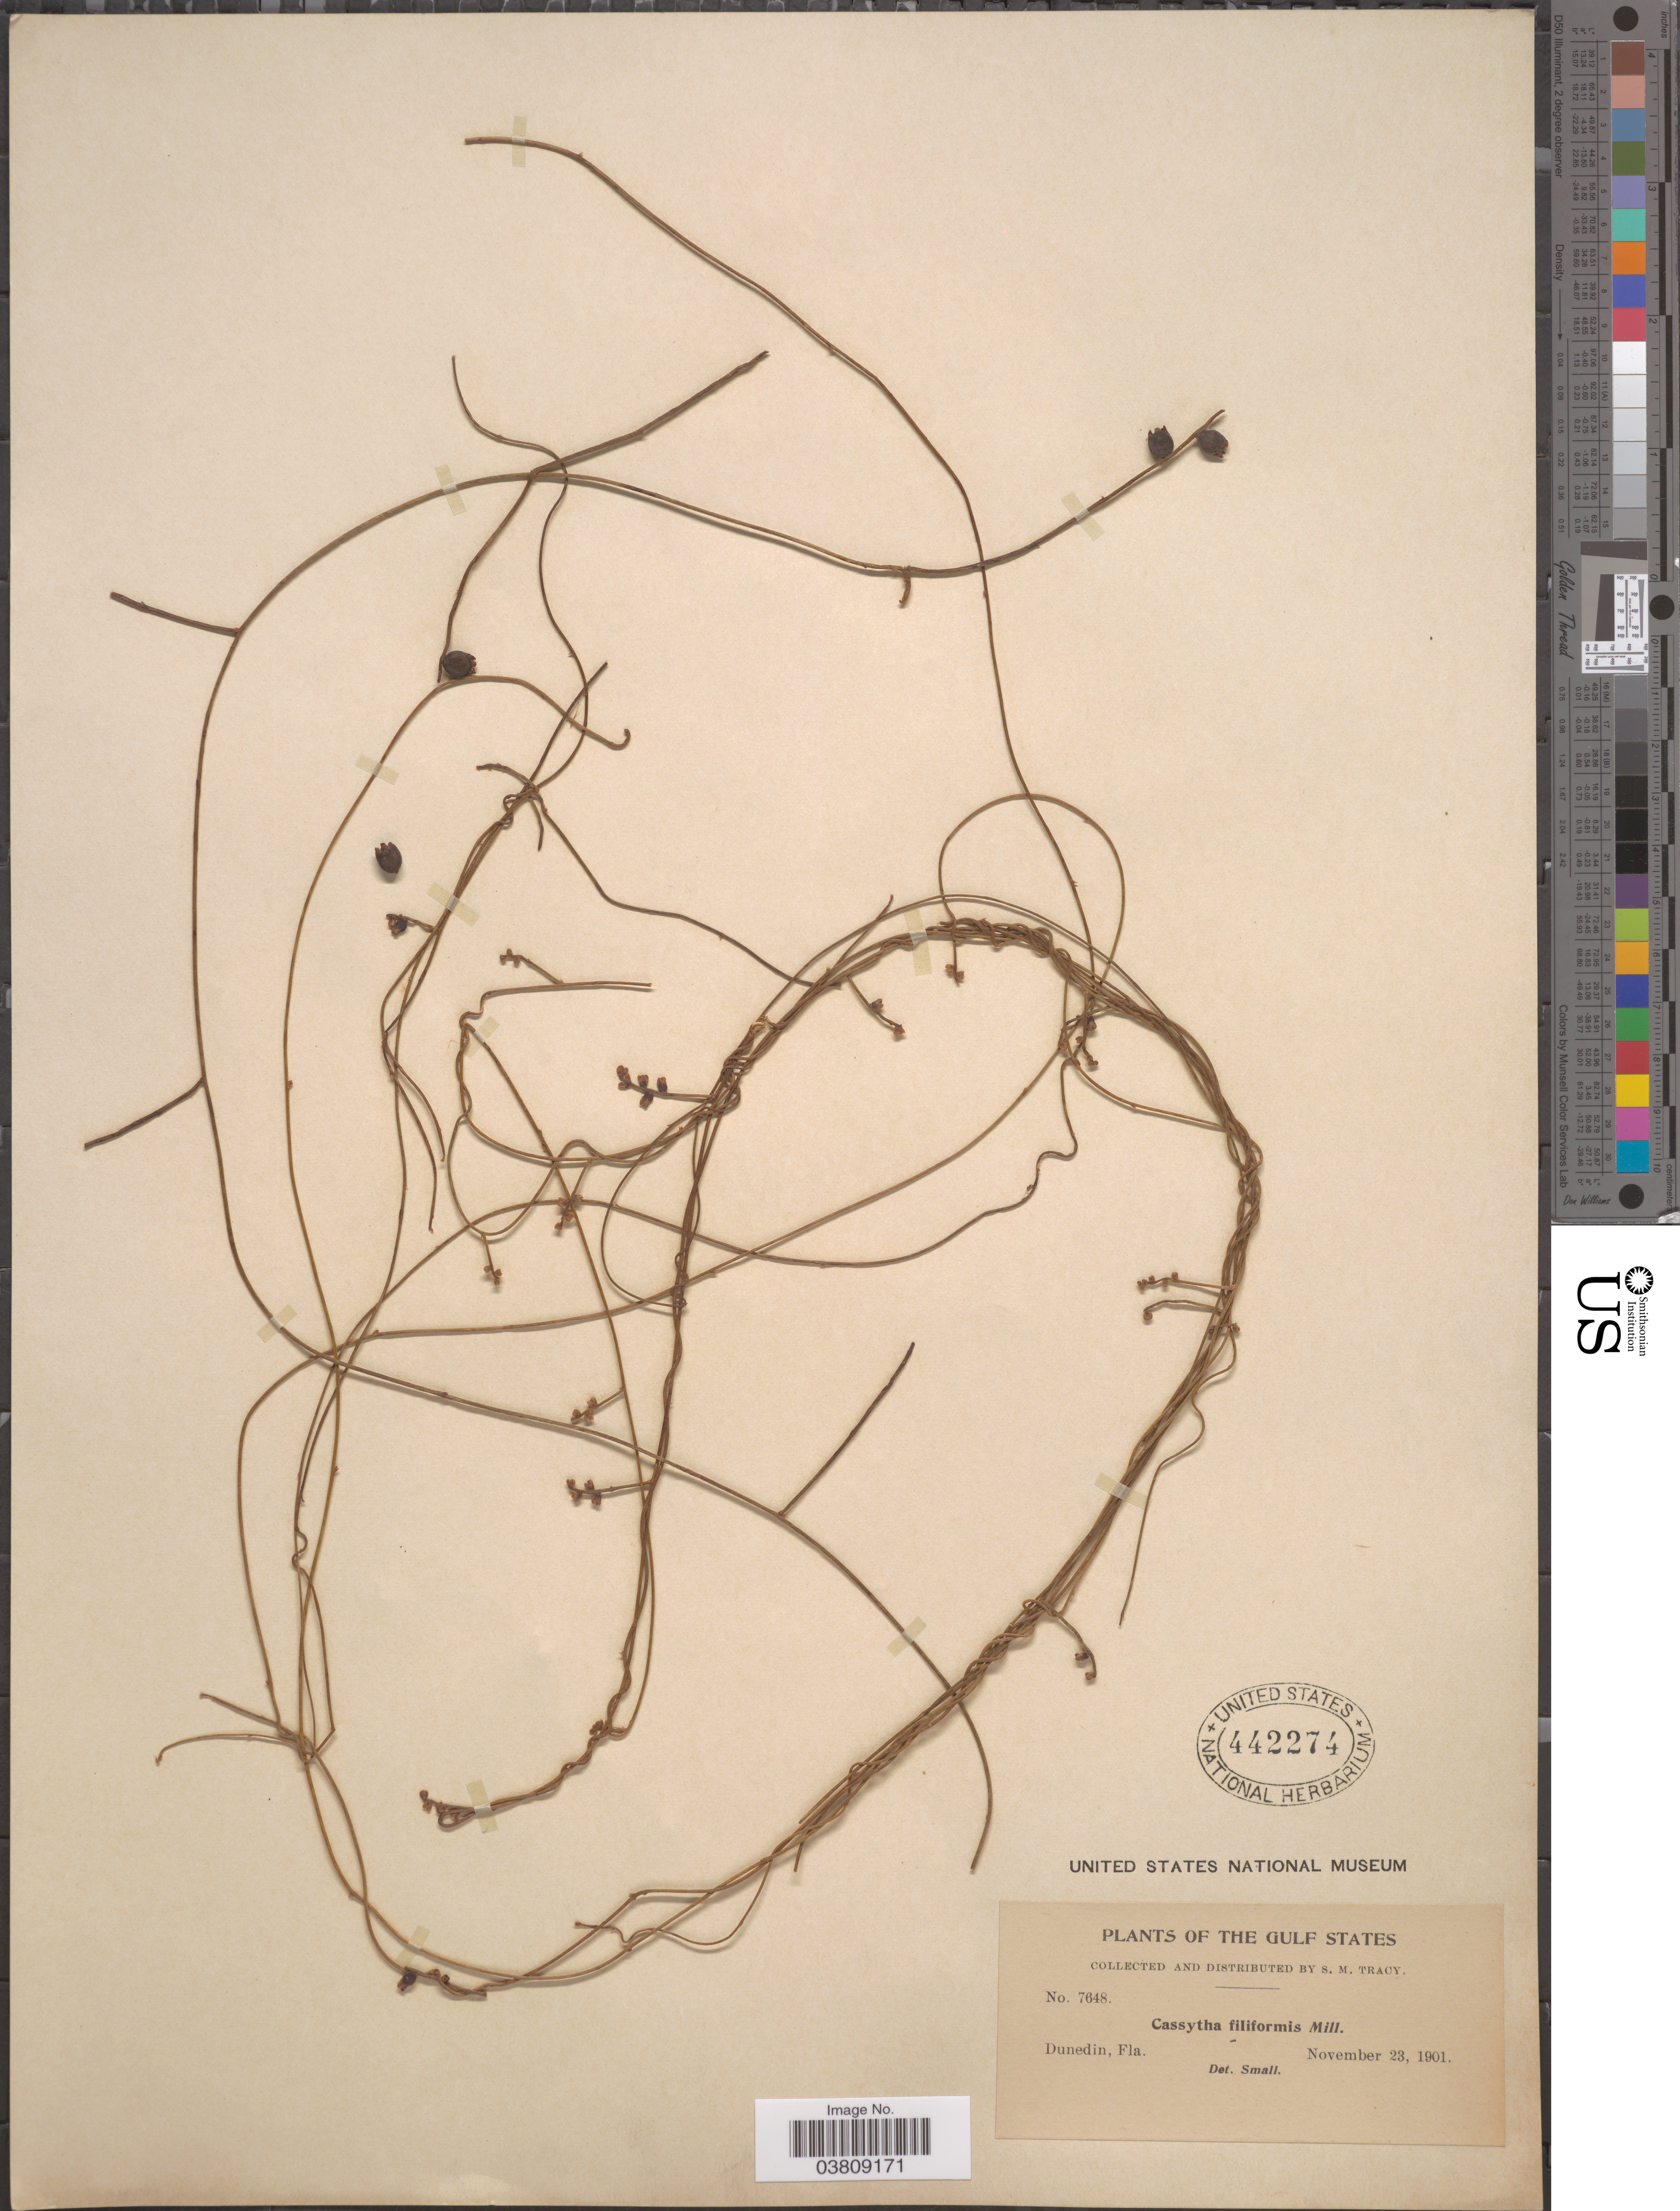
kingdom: Plantae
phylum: Tracheophyta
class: Magnoliopsida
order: Laurales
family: Lauraceae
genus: Cassytha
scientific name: Cassytha filiformis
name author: L.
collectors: S. M. Tracy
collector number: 7648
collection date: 1901-11-23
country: United States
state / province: Florida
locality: Gulf States. Dunedin, Fla.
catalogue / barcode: US 442274